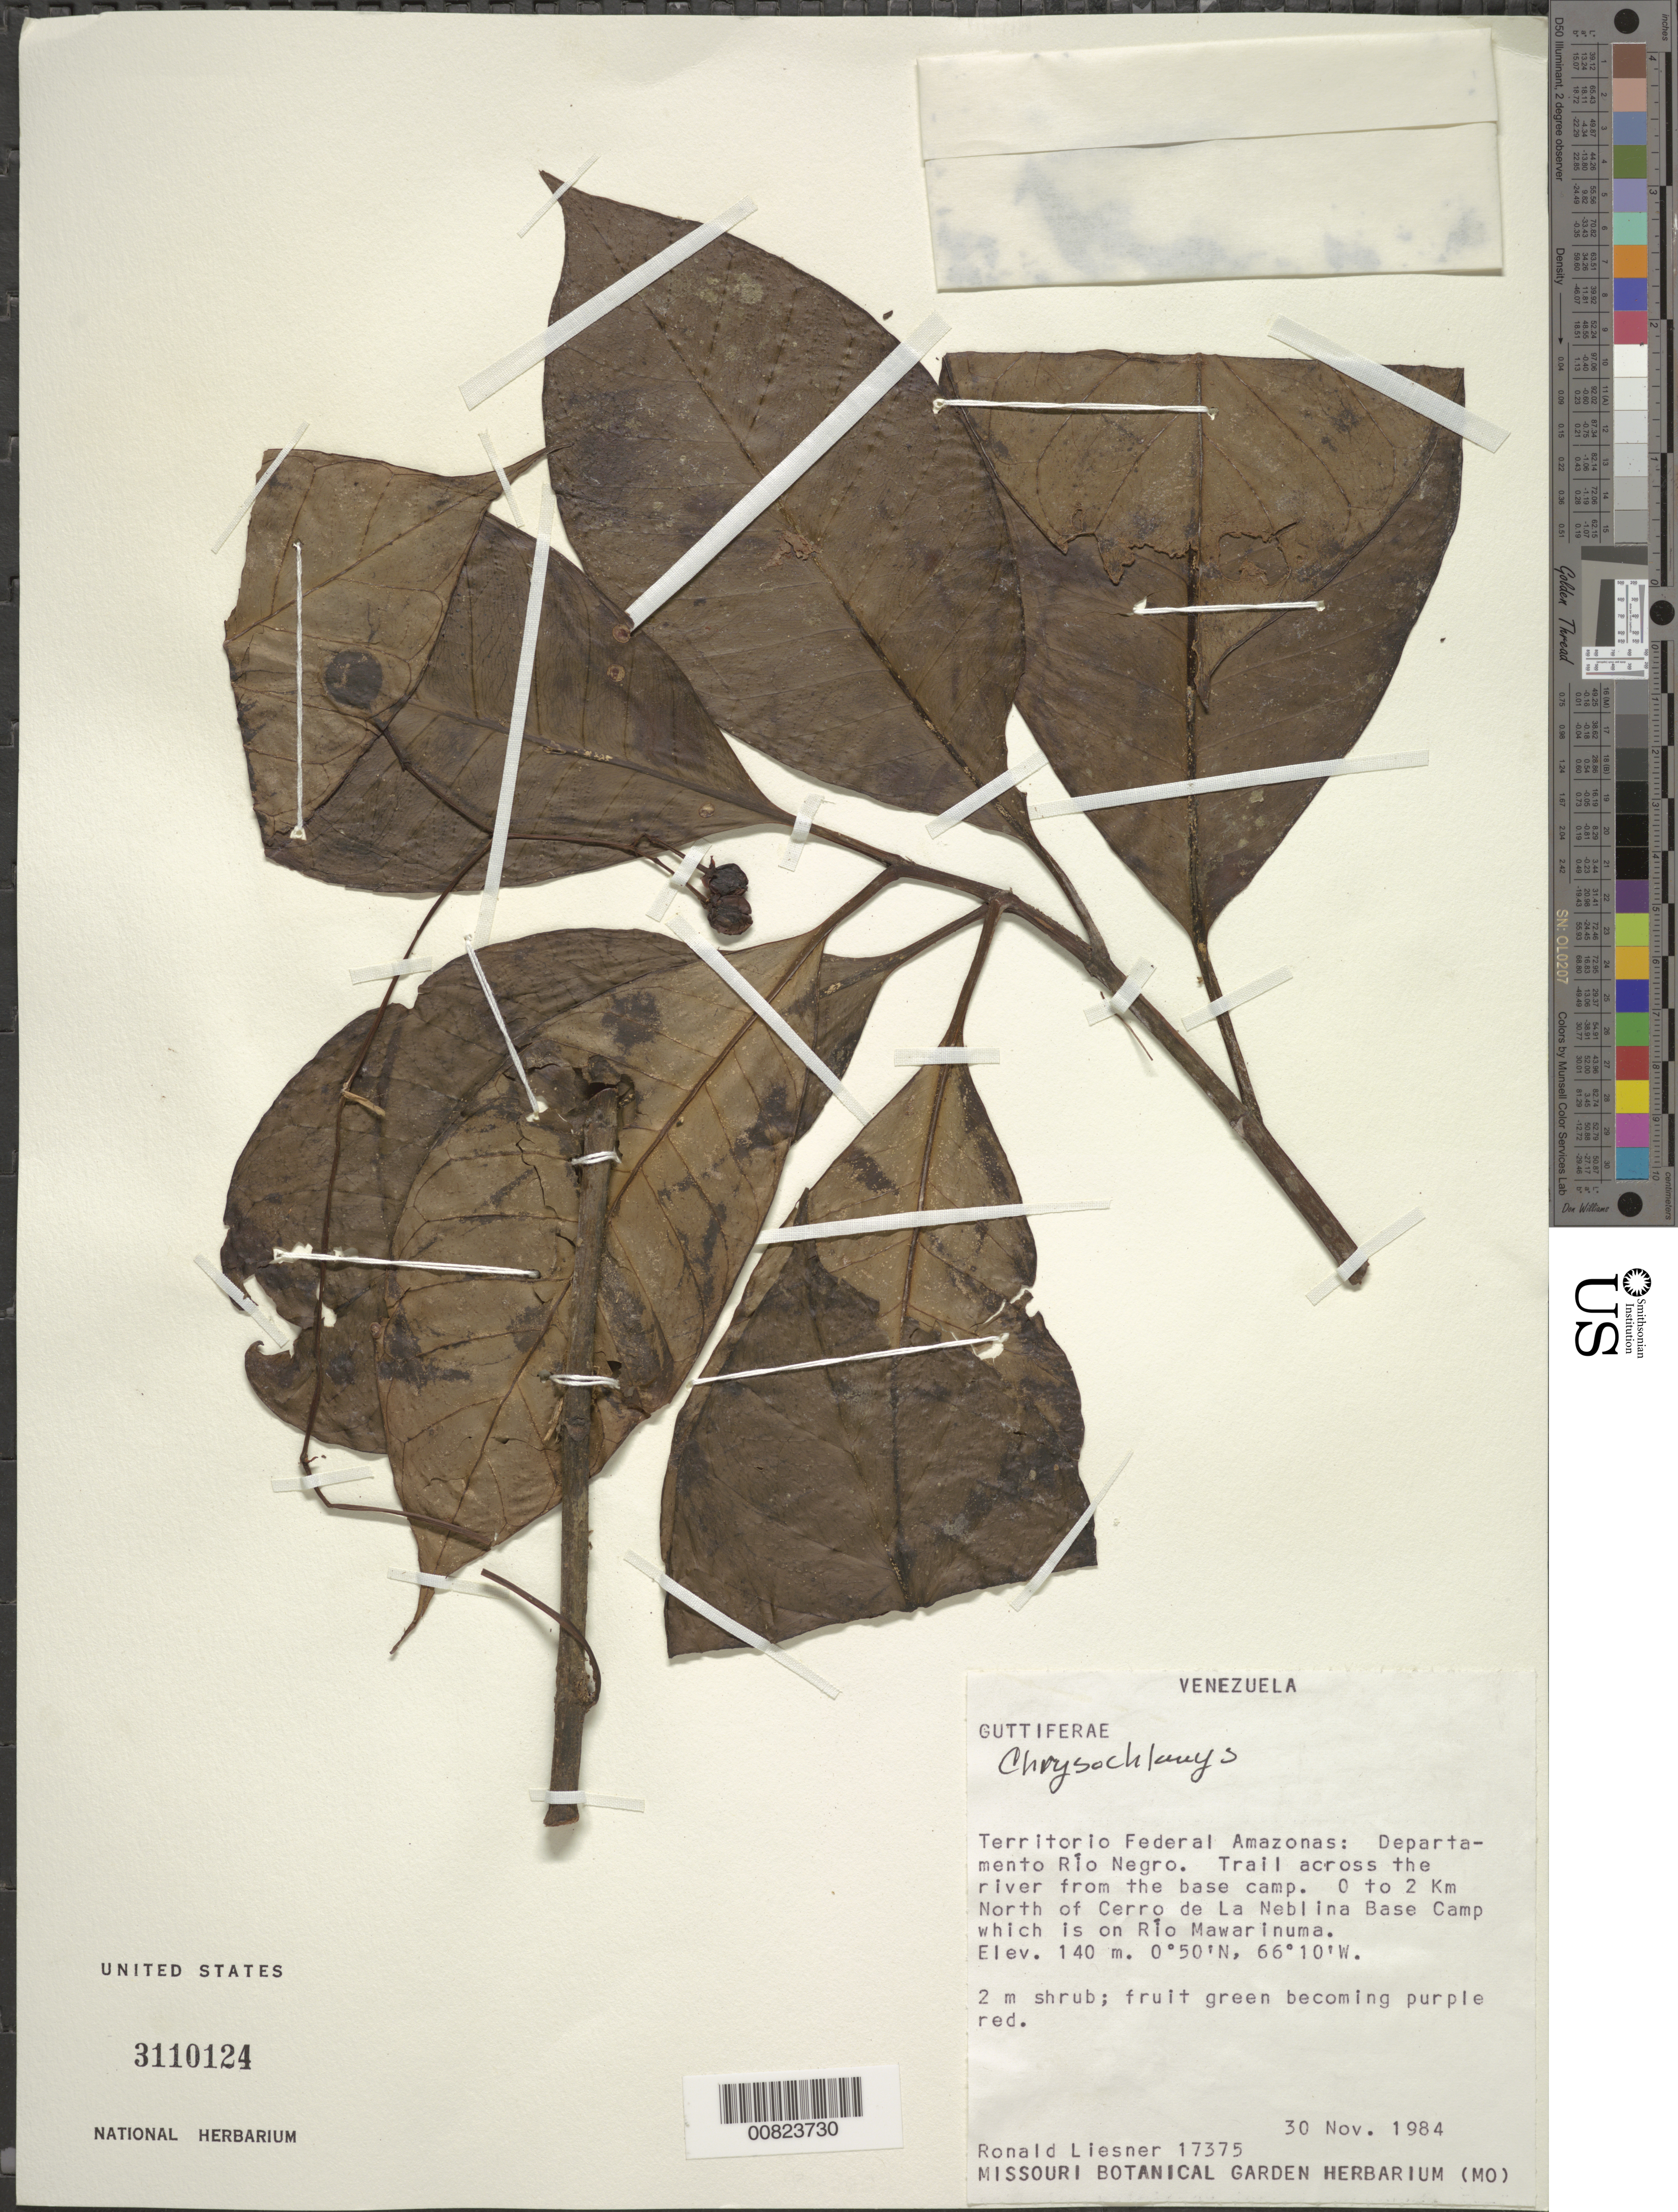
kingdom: Plantae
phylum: Tracheophyta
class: Magnoliopsida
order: Malpighiales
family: Clusiaceae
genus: Chrysochlamys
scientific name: Chrysochlamys sp.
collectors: R. L. Liesner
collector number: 17375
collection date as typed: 30-Nov-84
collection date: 1984-11-30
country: Venezuela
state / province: Amazonas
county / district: Río Negro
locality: Río Mawarinuma, 0-2 km N of Cerro de La Neblina Base Camp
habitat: Trail across river from base camp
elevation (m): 140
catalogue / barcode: US 3110124